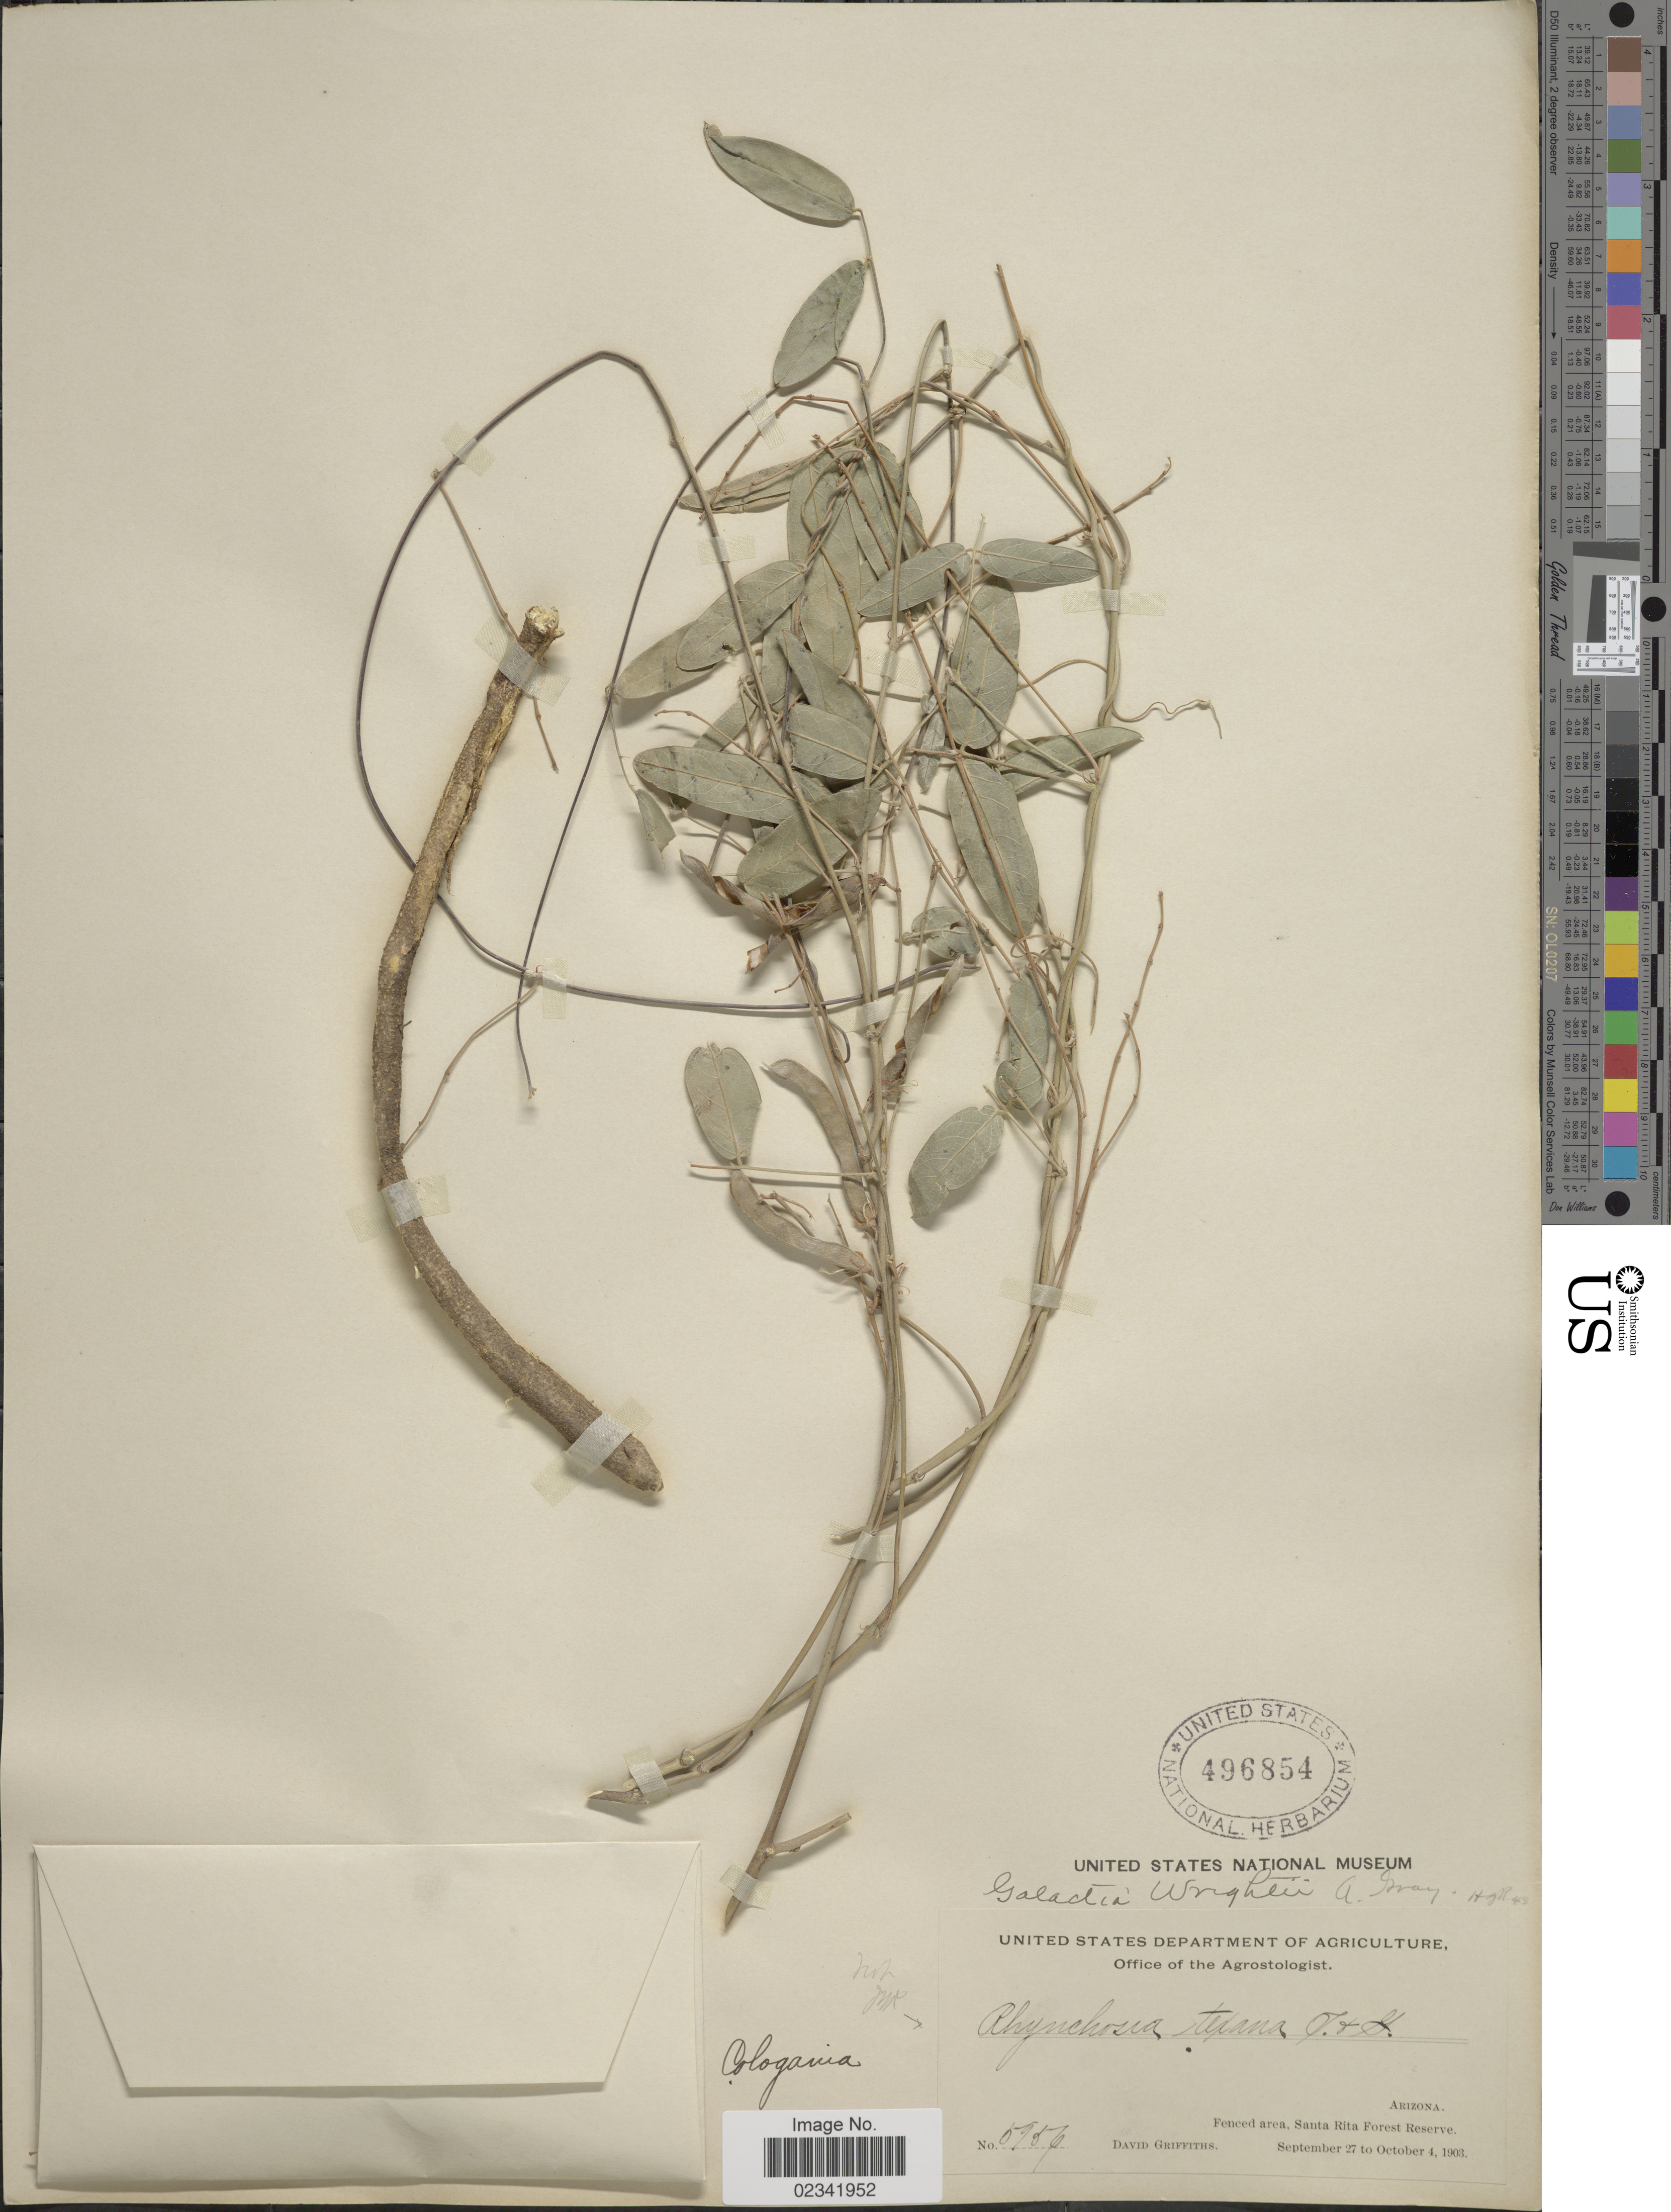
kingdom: Plantae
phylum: Tracheophyta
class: Magnoliopsida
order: Fabales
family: Fabaceae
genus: Galactia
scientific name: Galactia wrightii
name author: A. Gray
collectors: D. Griffiths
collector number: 5954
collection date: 1903-09-27/1903-10-04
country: United States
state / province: Arizona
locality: Fenced area, Santa Rita Forest Reserve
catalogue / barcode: US 496854